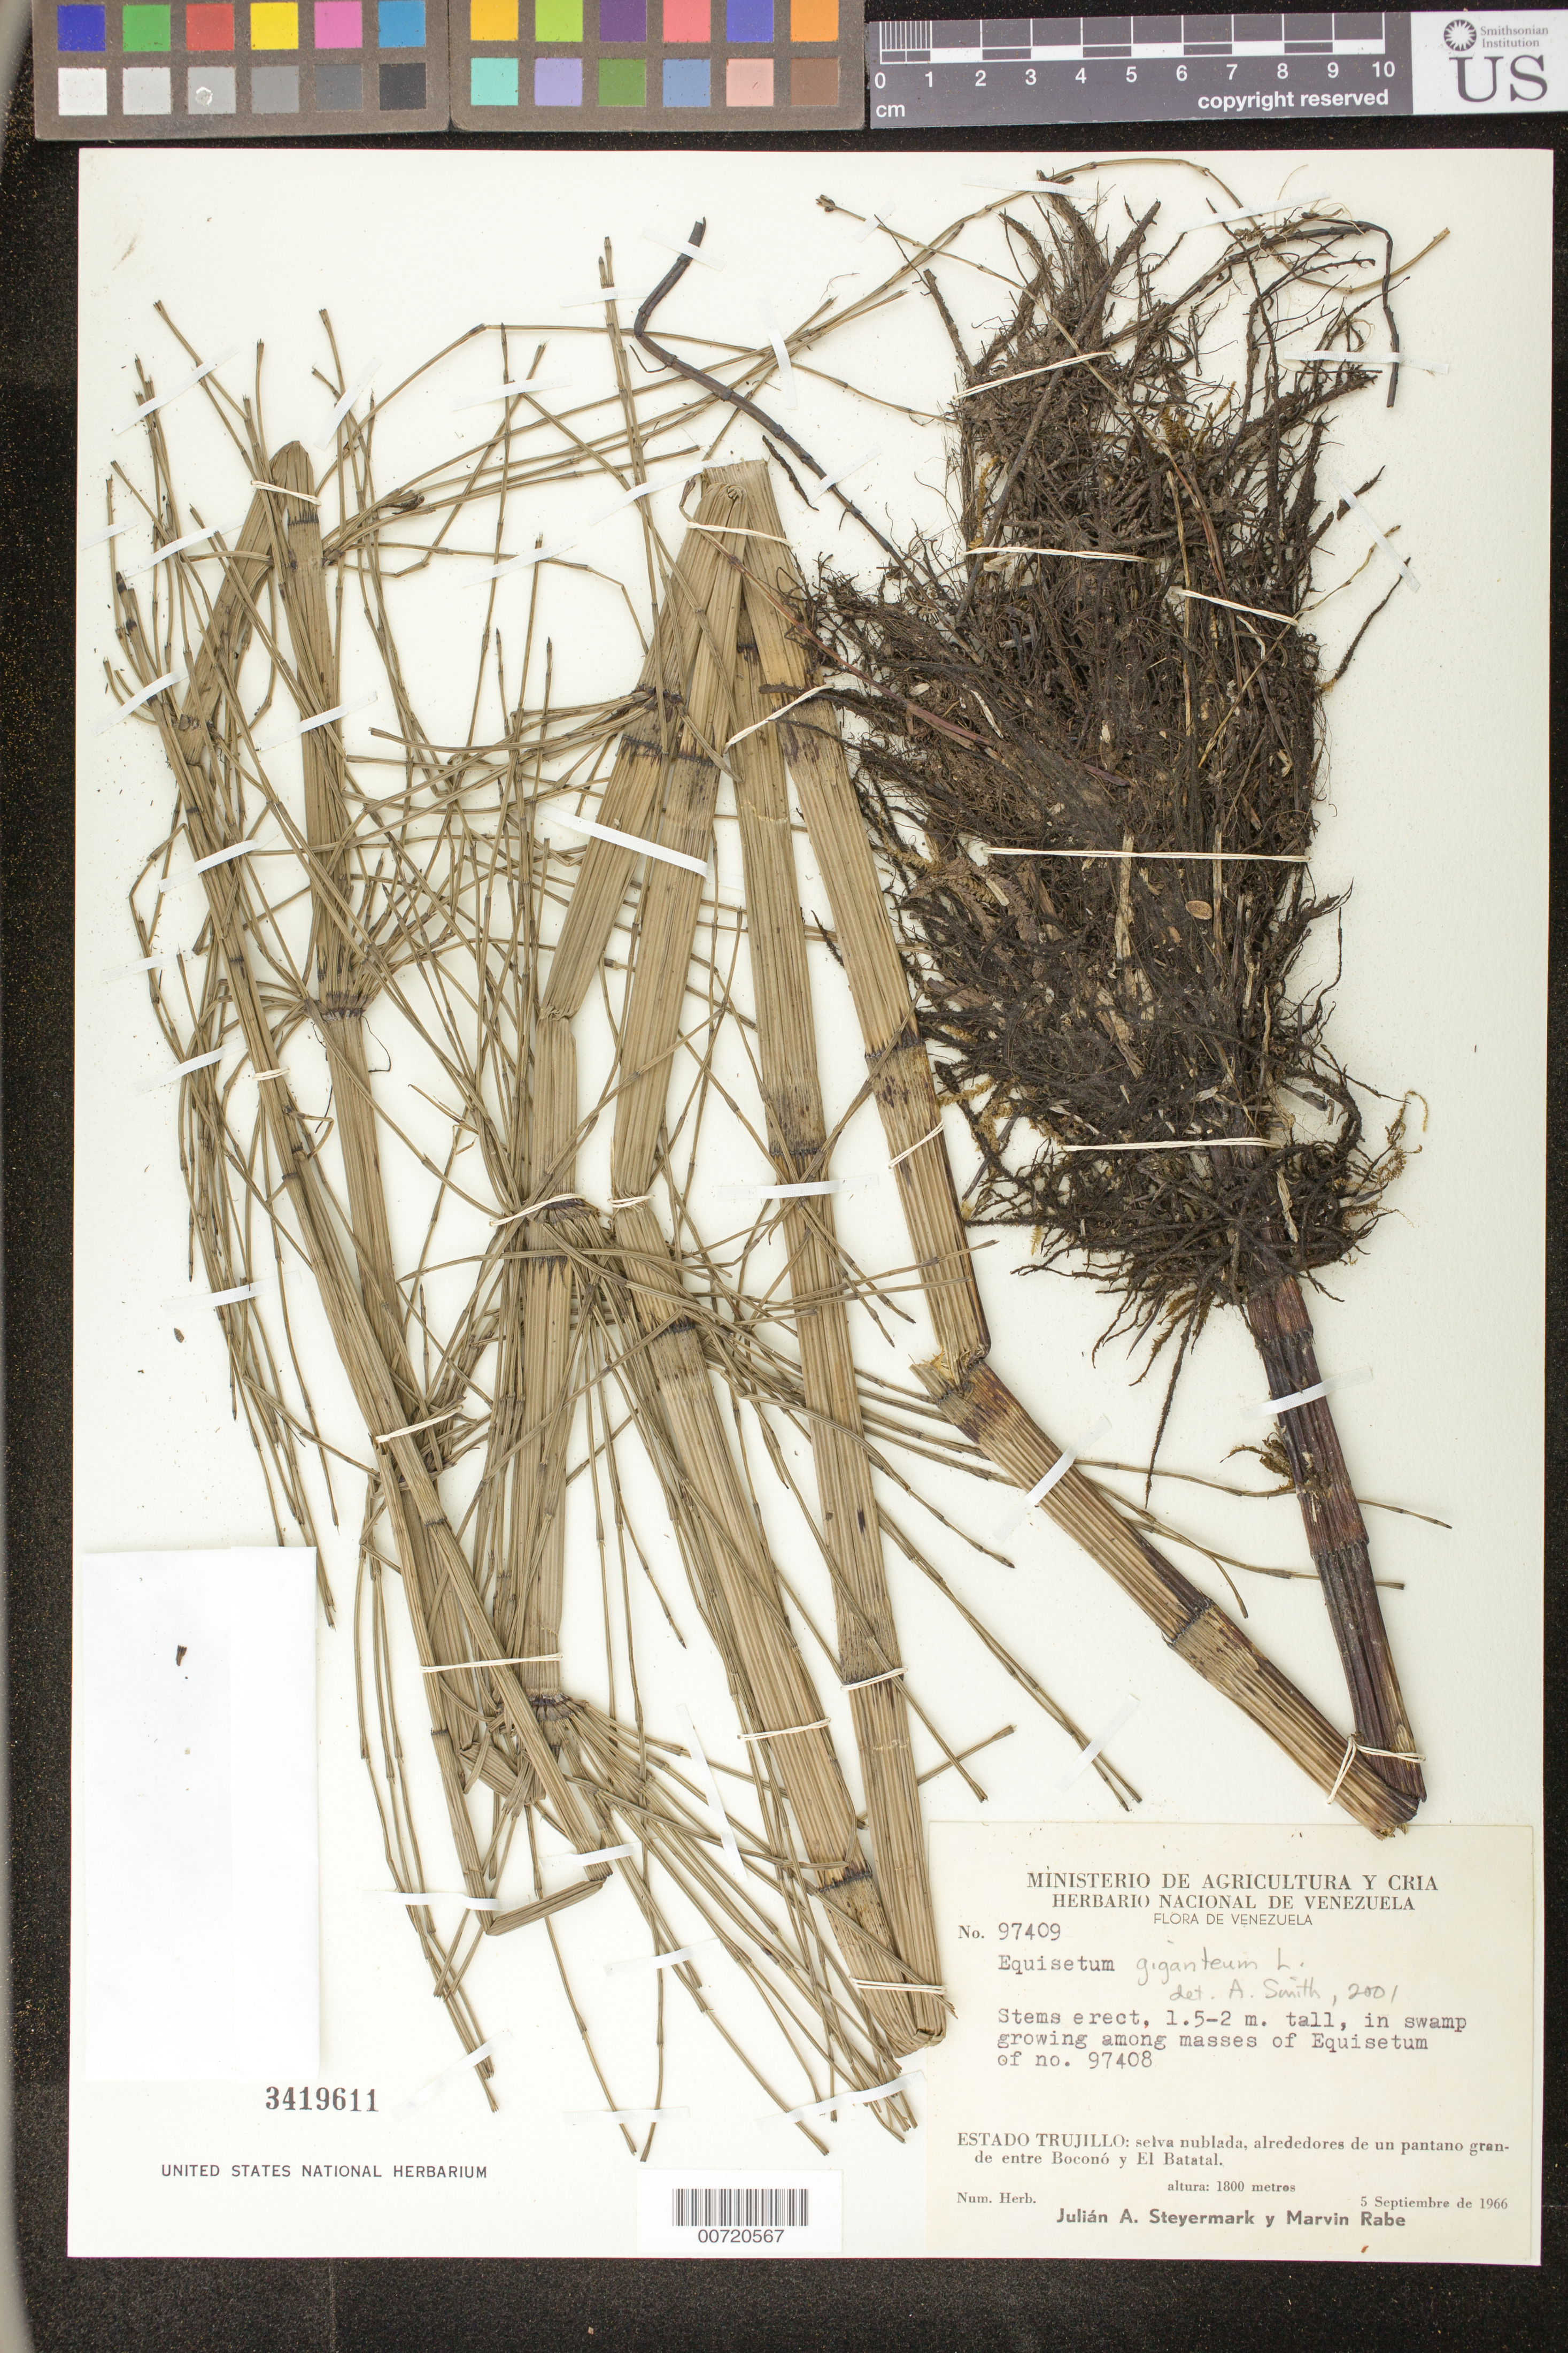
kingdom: Plantae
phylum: Tracheophyta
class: Polypodiopsida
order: Equisetales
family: Equisetaceae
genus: Equisetum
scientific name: Equisetum giganteum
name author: L.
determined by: Smith, Alan R., (UC)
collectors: J. Steyermark & M. Rabe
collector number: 97409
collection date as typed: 05 Sep 1966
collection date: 1966-09-05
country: Venezuela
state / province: Trujillo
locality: Selva nublada, alrededores de un pantano grande entre Boconó y El Batatal.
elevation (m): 1800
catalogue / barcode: US 3419611